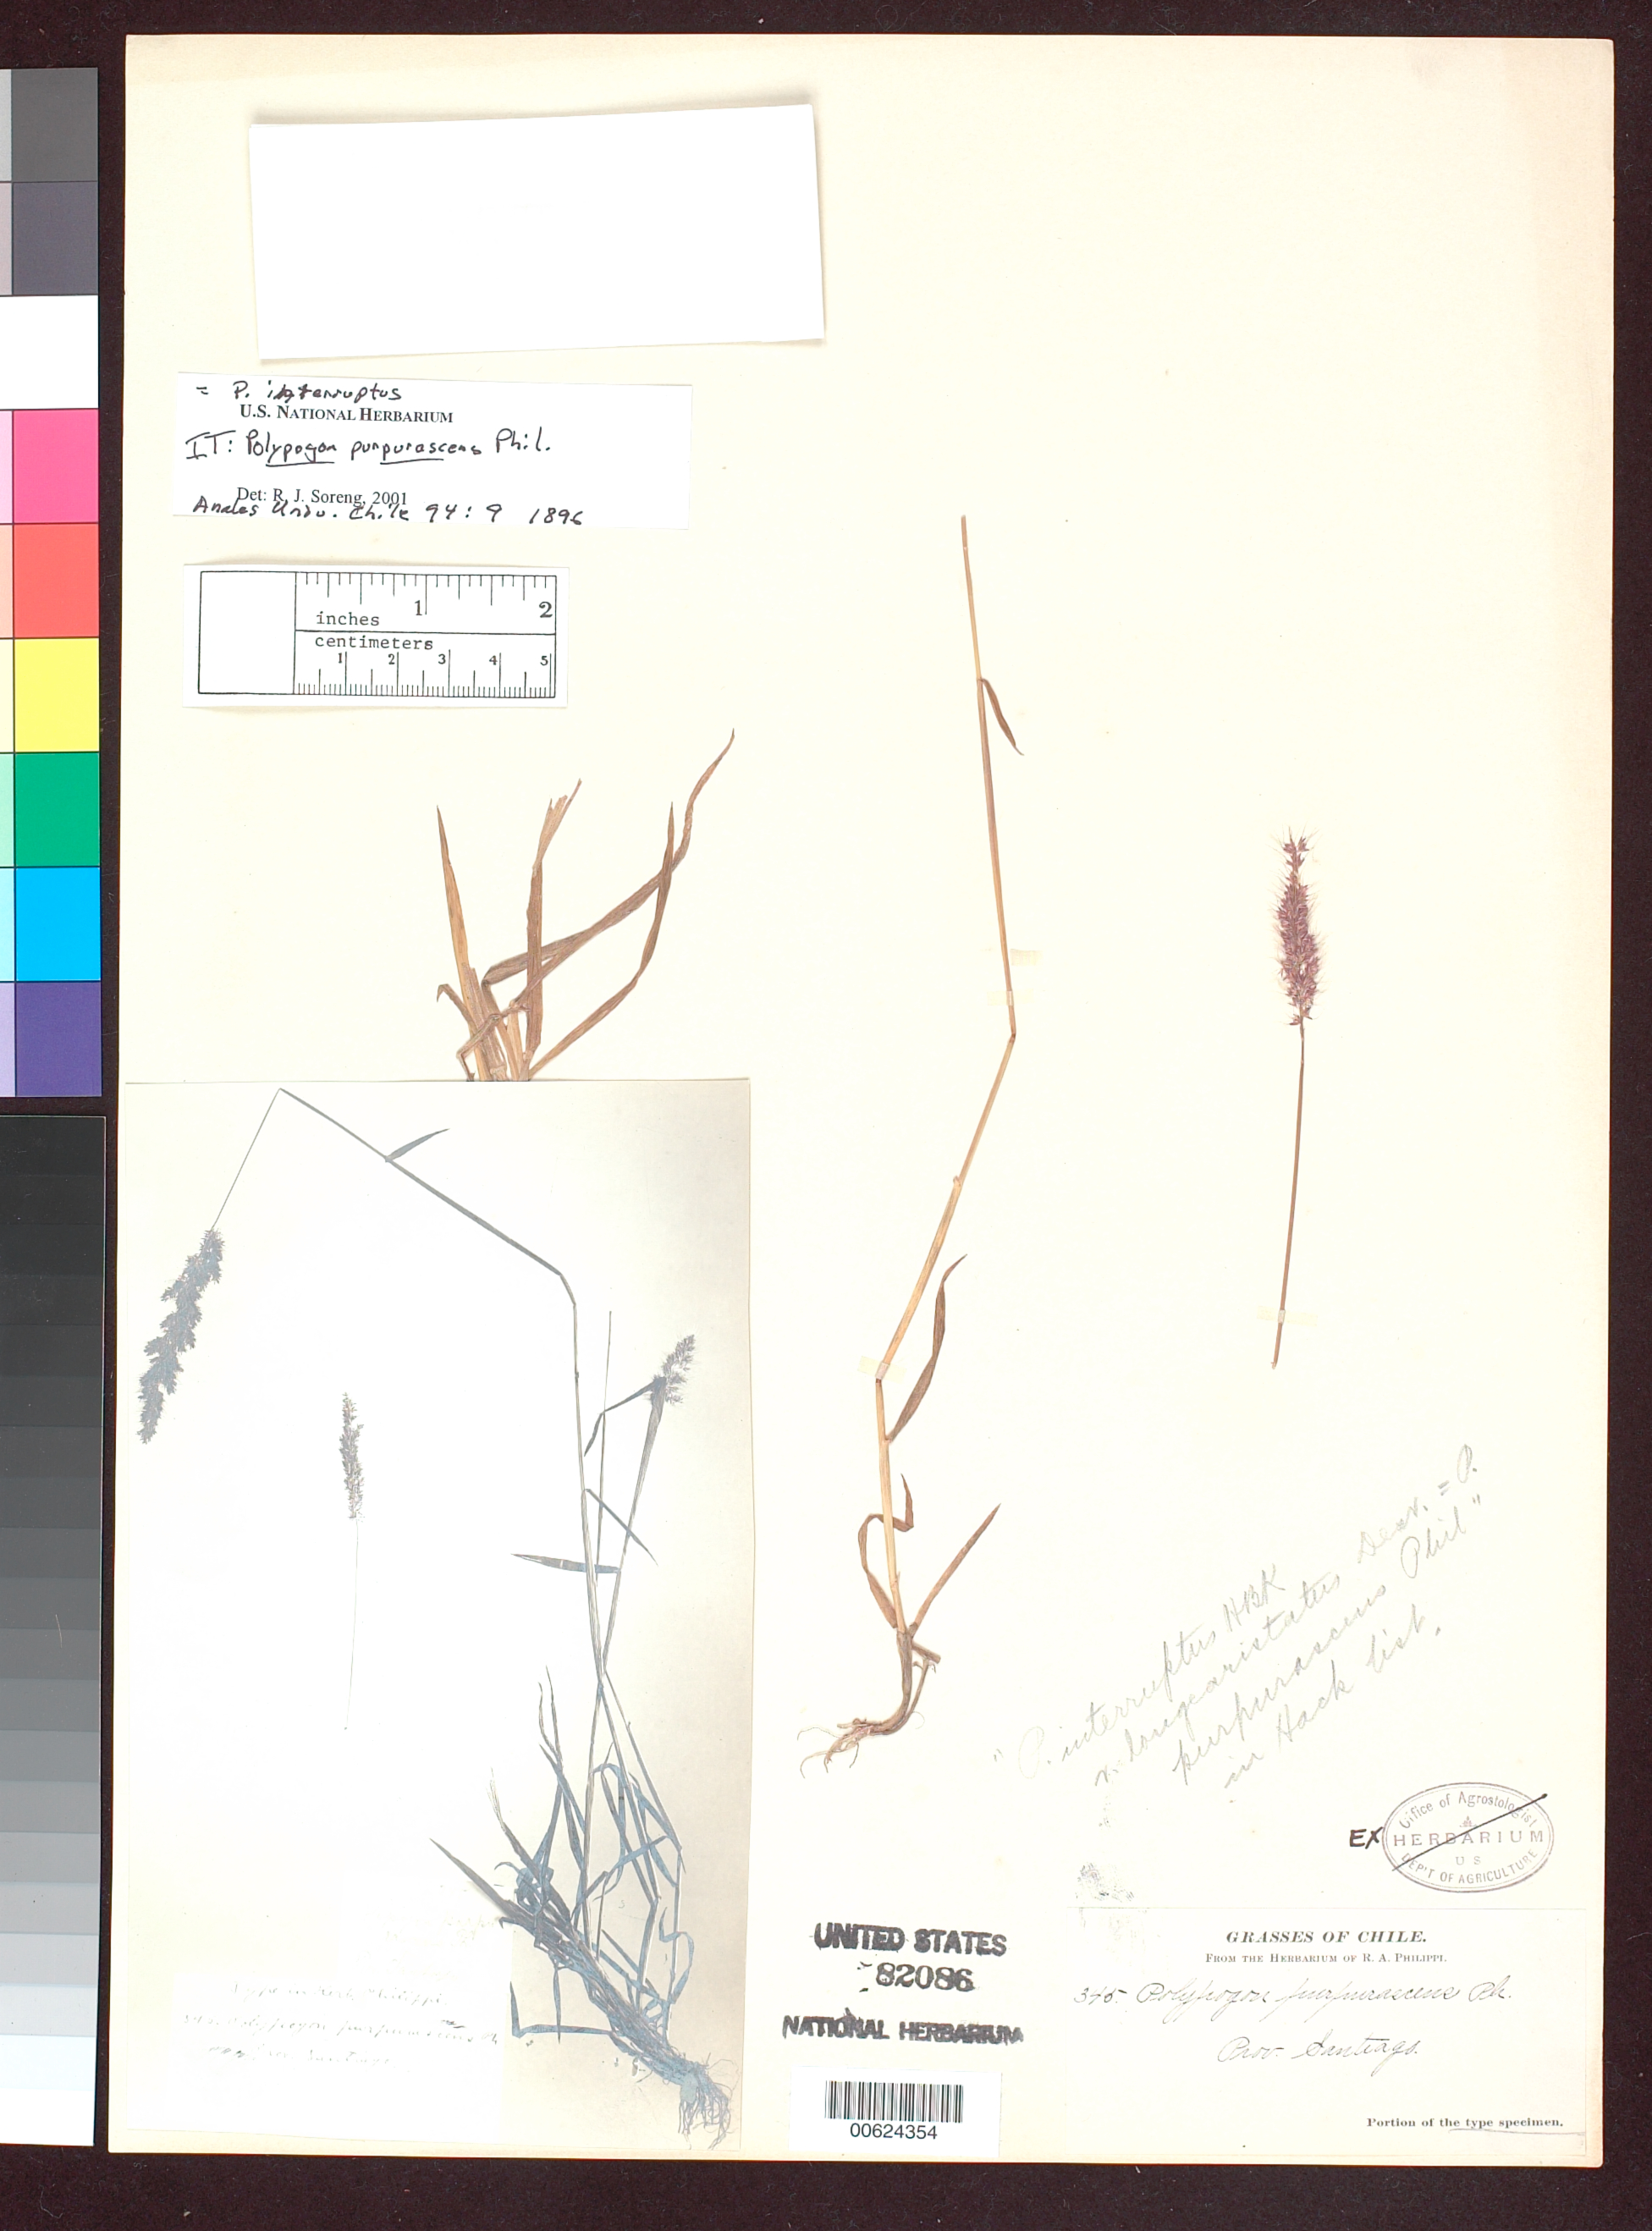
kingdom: Plantae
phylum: Tracheophyta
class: Liliopsida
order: Poales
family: Poaceae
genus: Polypogon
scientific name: Polypogon purpurascens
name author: Phil.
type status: Type Collection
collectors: ex. herb. R.A. Philippi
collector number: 345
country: Chile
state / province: Región Metropolitana (RM)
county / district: Santiago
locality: Santiago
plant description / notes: Photograph and fragmentary material of type specimen ex herb. R.A. Philippi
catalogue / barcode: US 82086